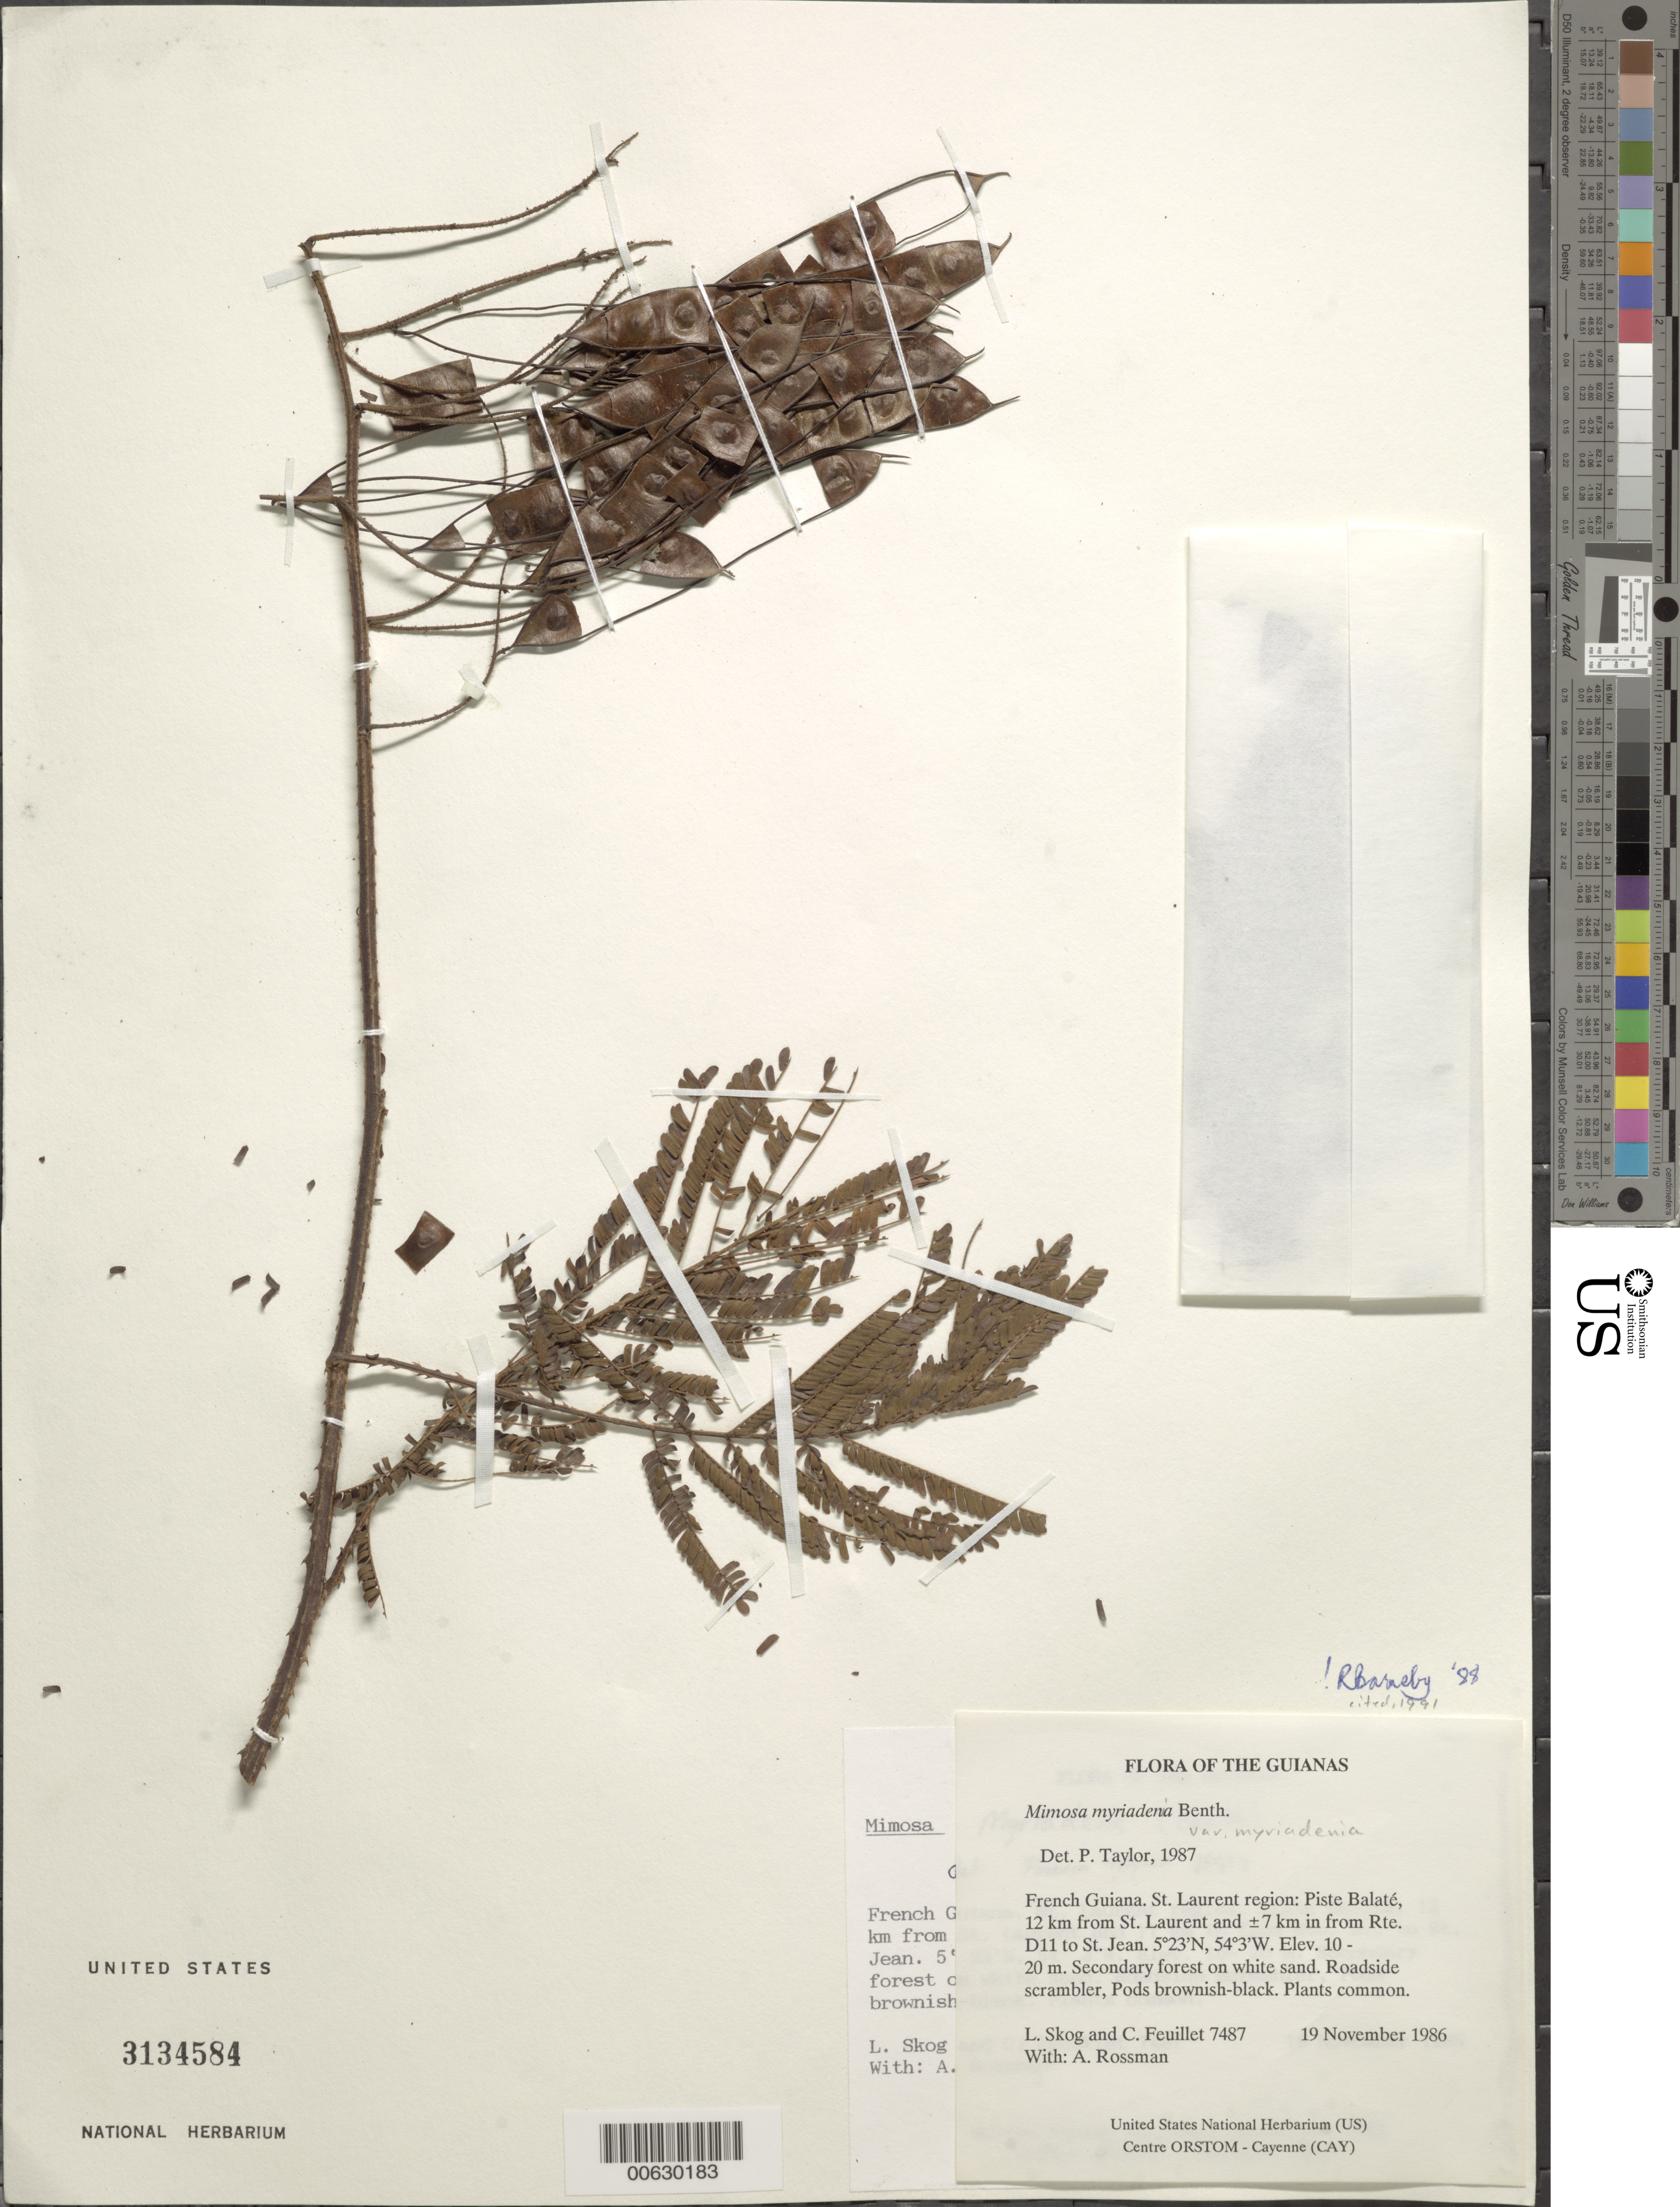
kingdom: Plantae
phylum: Tracheophyta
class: Magnoliopsida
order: Fabales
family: Fabaceae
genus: Mimosa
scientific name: Mimosa myriadenia var. myriadenia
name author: (Benth.) Benth.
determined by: Barneby, Rupert C., (NY)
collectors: L. E. Skog, C. Feuillet & A. Rossman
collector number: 7487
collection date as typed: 19 November 1986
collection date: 1986-11-19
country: French Guiana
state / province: Saint-Laurent-du-Maroni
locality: Piste Balaté, 12 km from St. Laurent and ±7 km in from Rte. D11 to St. Jean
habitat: Secondary forest on white sand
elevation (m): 10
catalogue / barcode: US 3134584